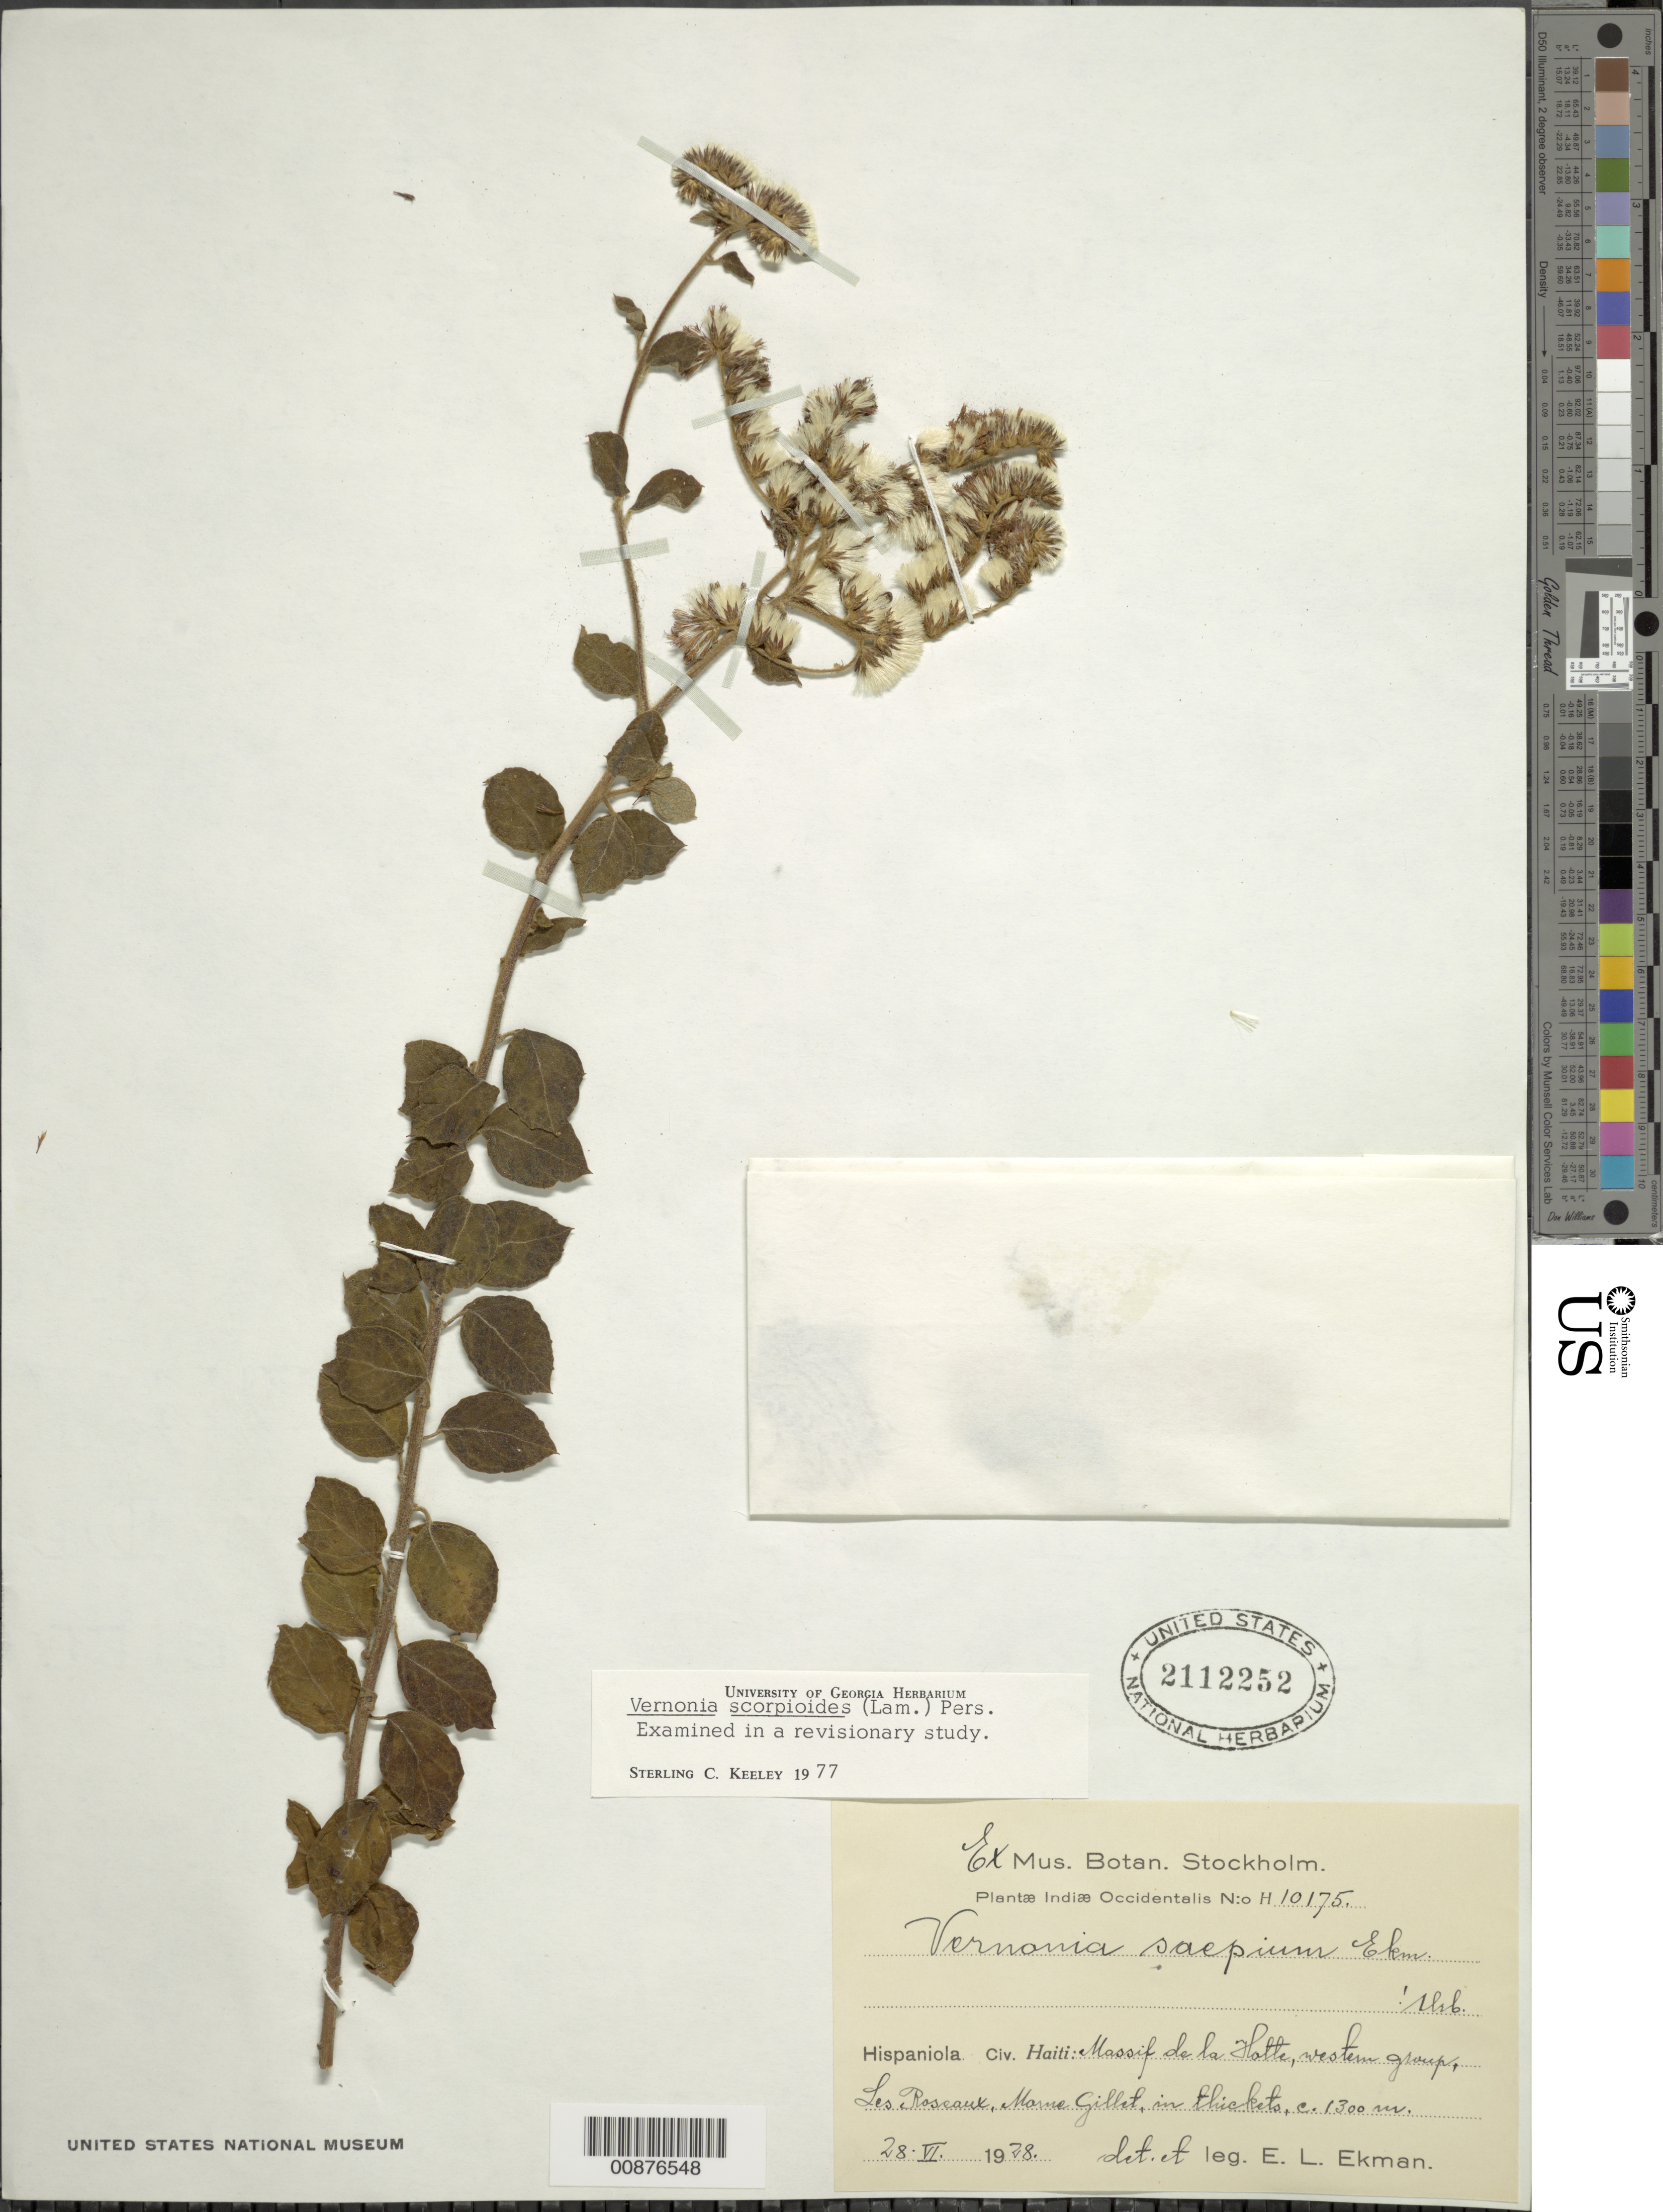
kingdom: Plantae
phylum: Tracheophyta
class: Magnoliopsida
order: Asterales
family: Asteraceae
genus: Cyrtocymura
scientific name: Cyrtocymura saepia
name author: (Ekman) H. Rob.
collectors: E. L. Ekman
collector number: H 10175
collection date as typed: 28 Jun 1928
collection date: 1928-06-28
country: Haiti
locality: Massif de la Hotte, western group, Lis Roseaux, Marne Gillet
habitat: In thickets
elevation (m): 1399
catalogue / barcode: US 2112252